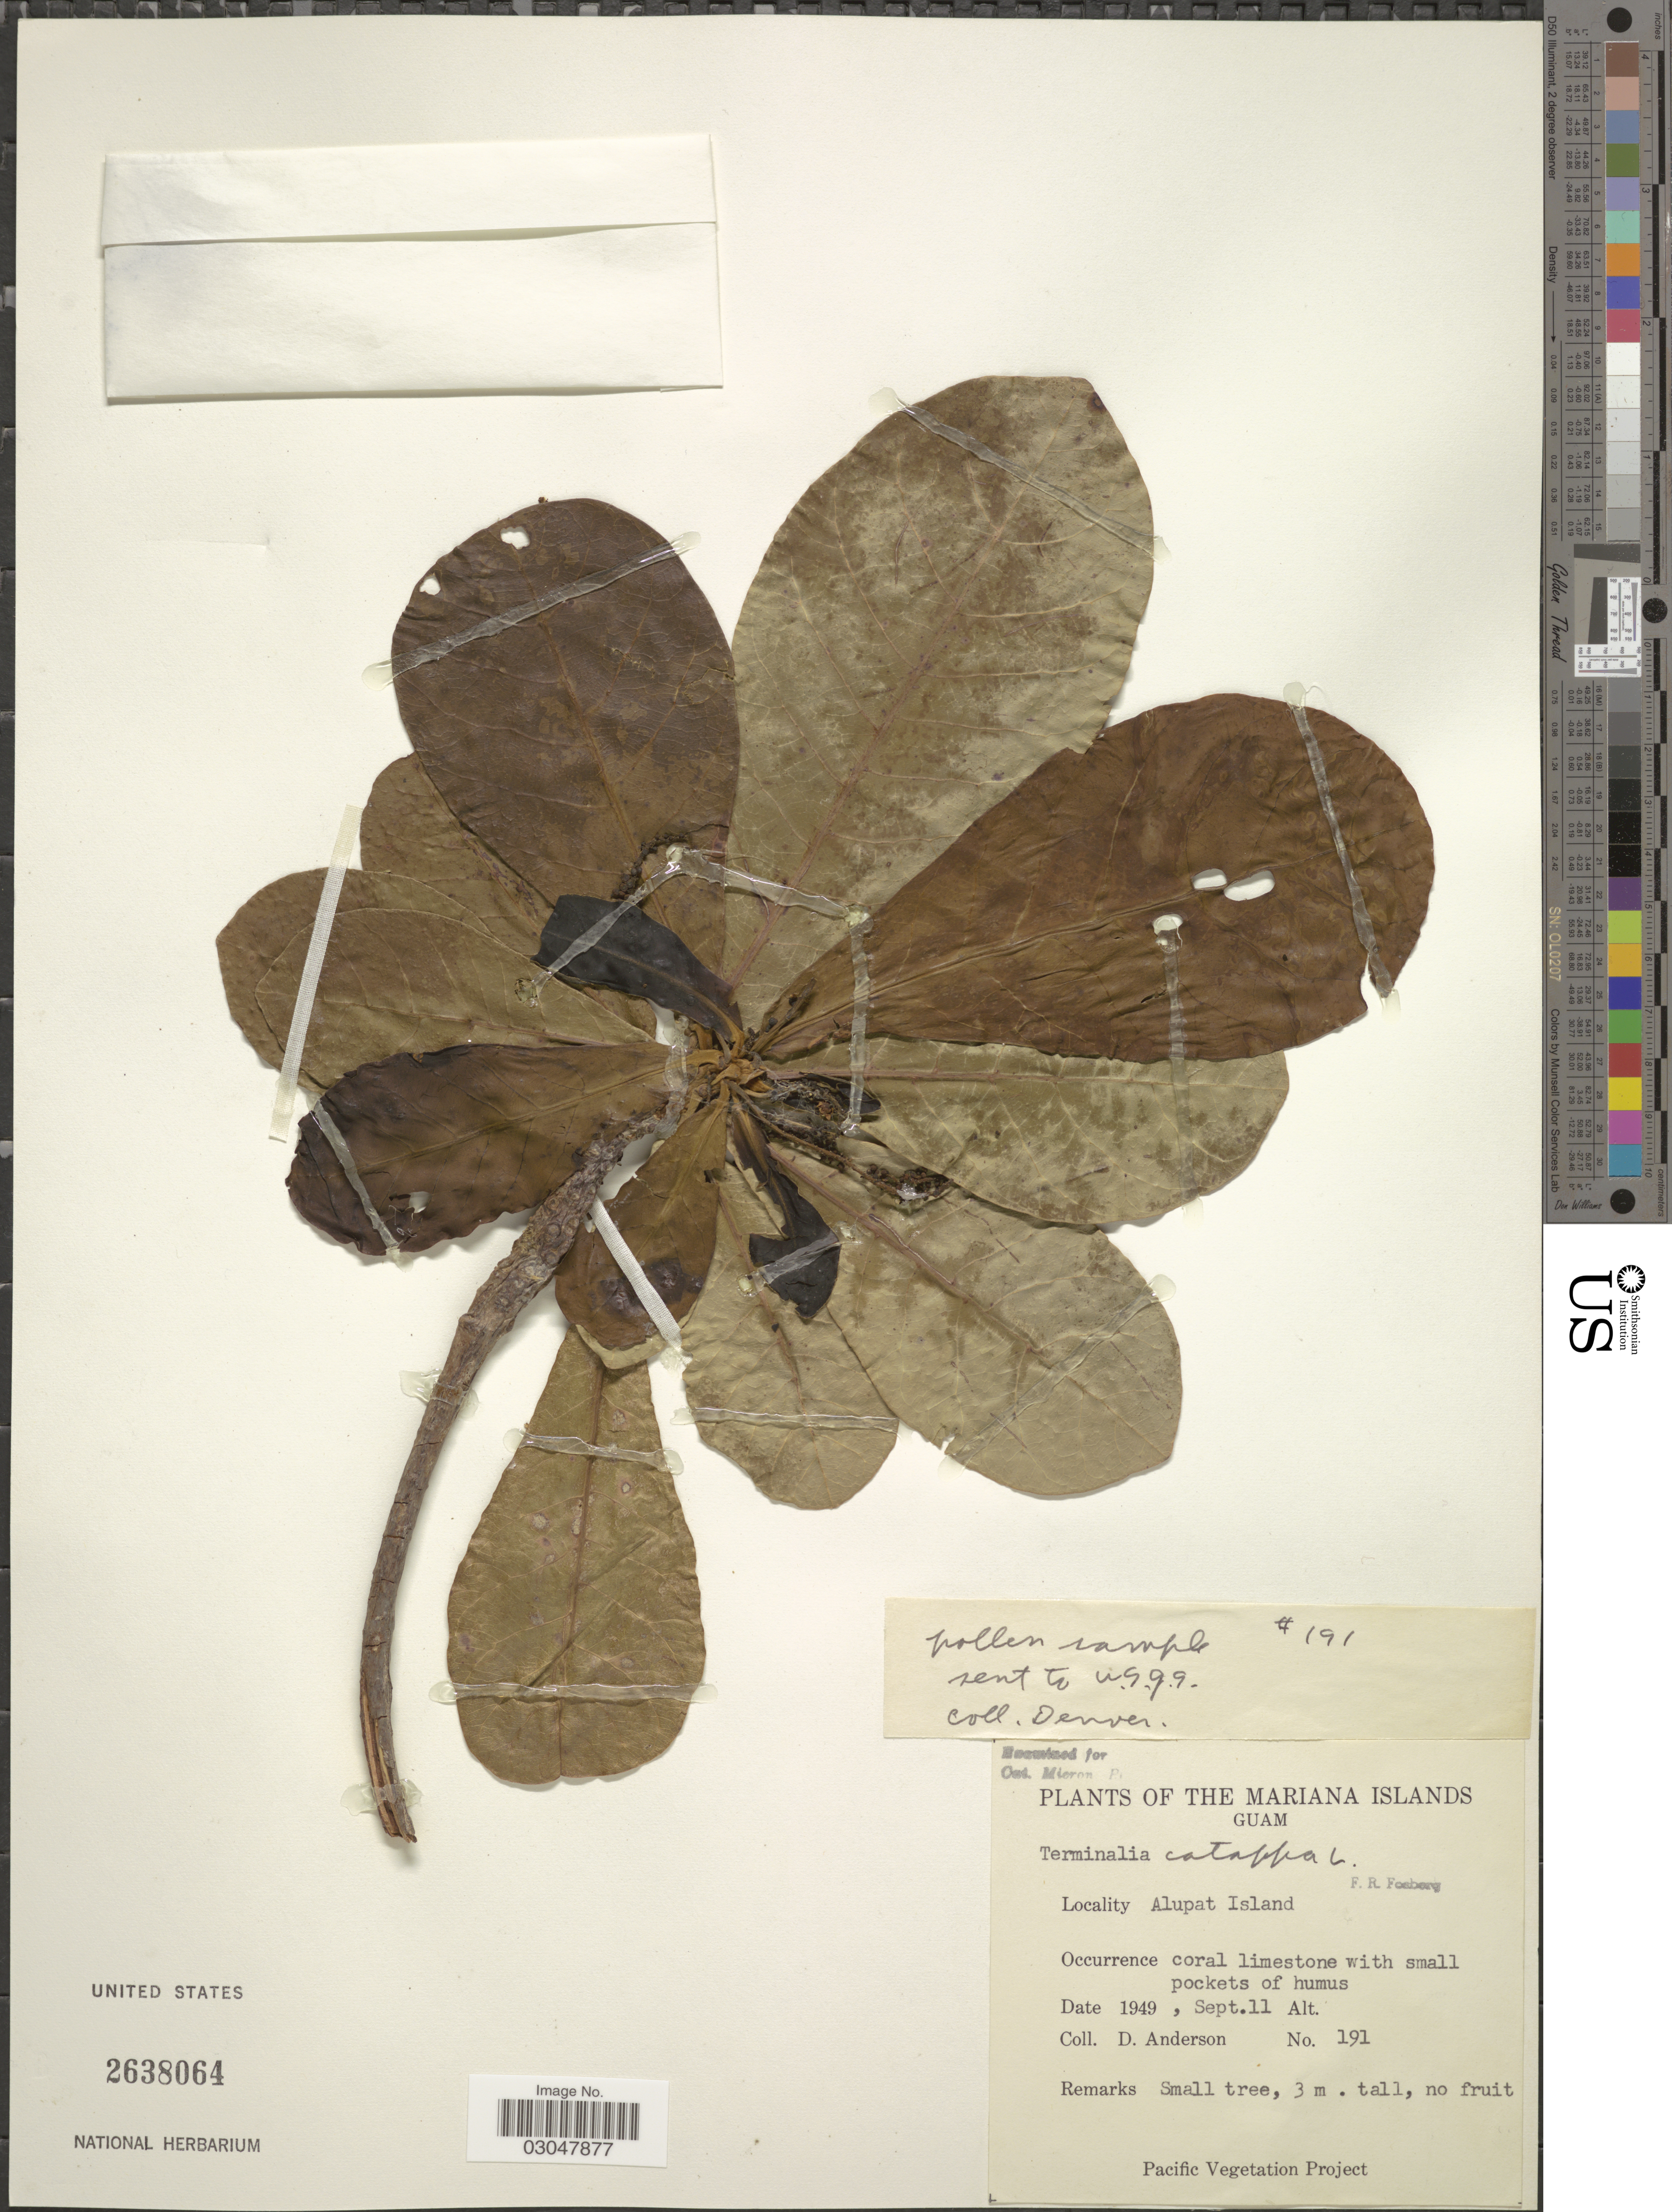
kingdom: Plantae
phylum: Tracheophyta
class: Magnoliopsida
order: Myrtales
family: Combretaceae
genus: Terminalia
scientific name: Terminalia catappa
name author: L.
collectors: D. Anderson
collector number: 191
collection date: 1949-09-11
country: Guam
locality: Mariana Islands. Guam. Alupat Island.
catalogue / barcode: US 2638064